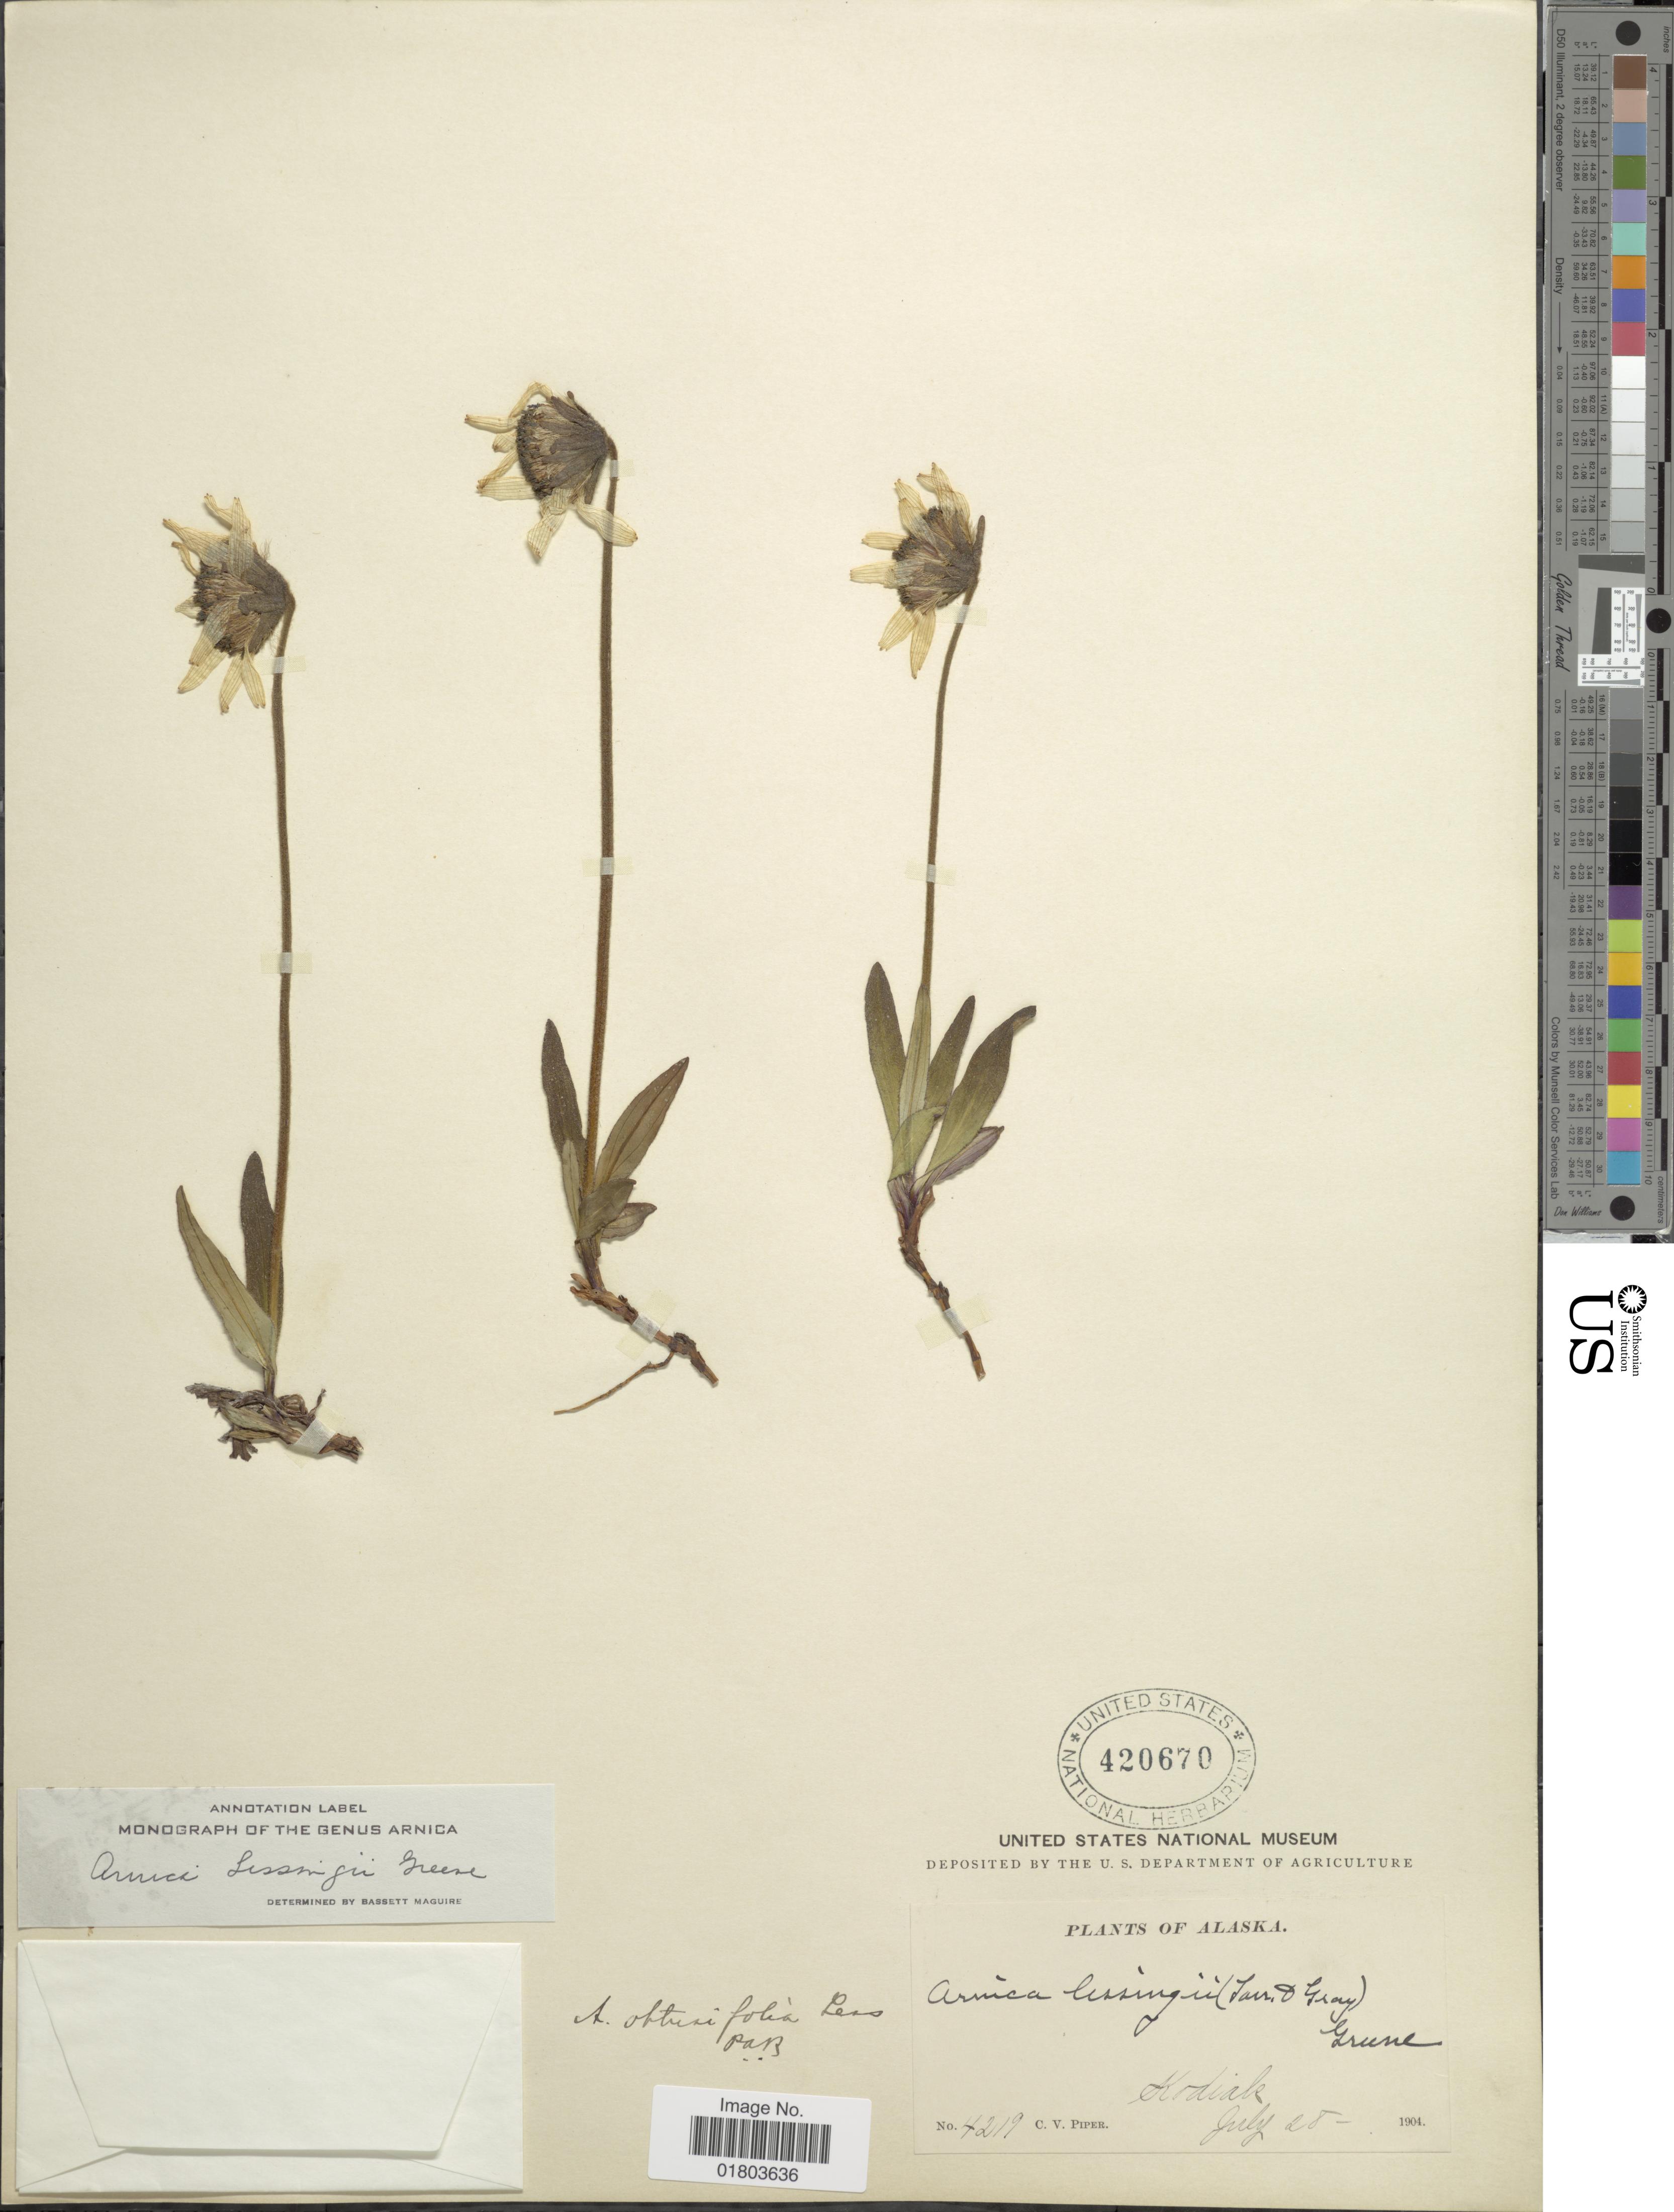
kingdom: Plantae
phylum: Tracheophyta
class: Magnoliopsida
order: Asterales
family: Asteraceae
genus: Arnica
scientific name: Arnica lessingii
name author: (Torr. & A. Gray) Greene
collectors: C. V. Piper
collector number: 4219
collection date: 1904-07-28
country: United States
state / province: Alaska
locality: Kodiak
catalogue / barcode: US 420670